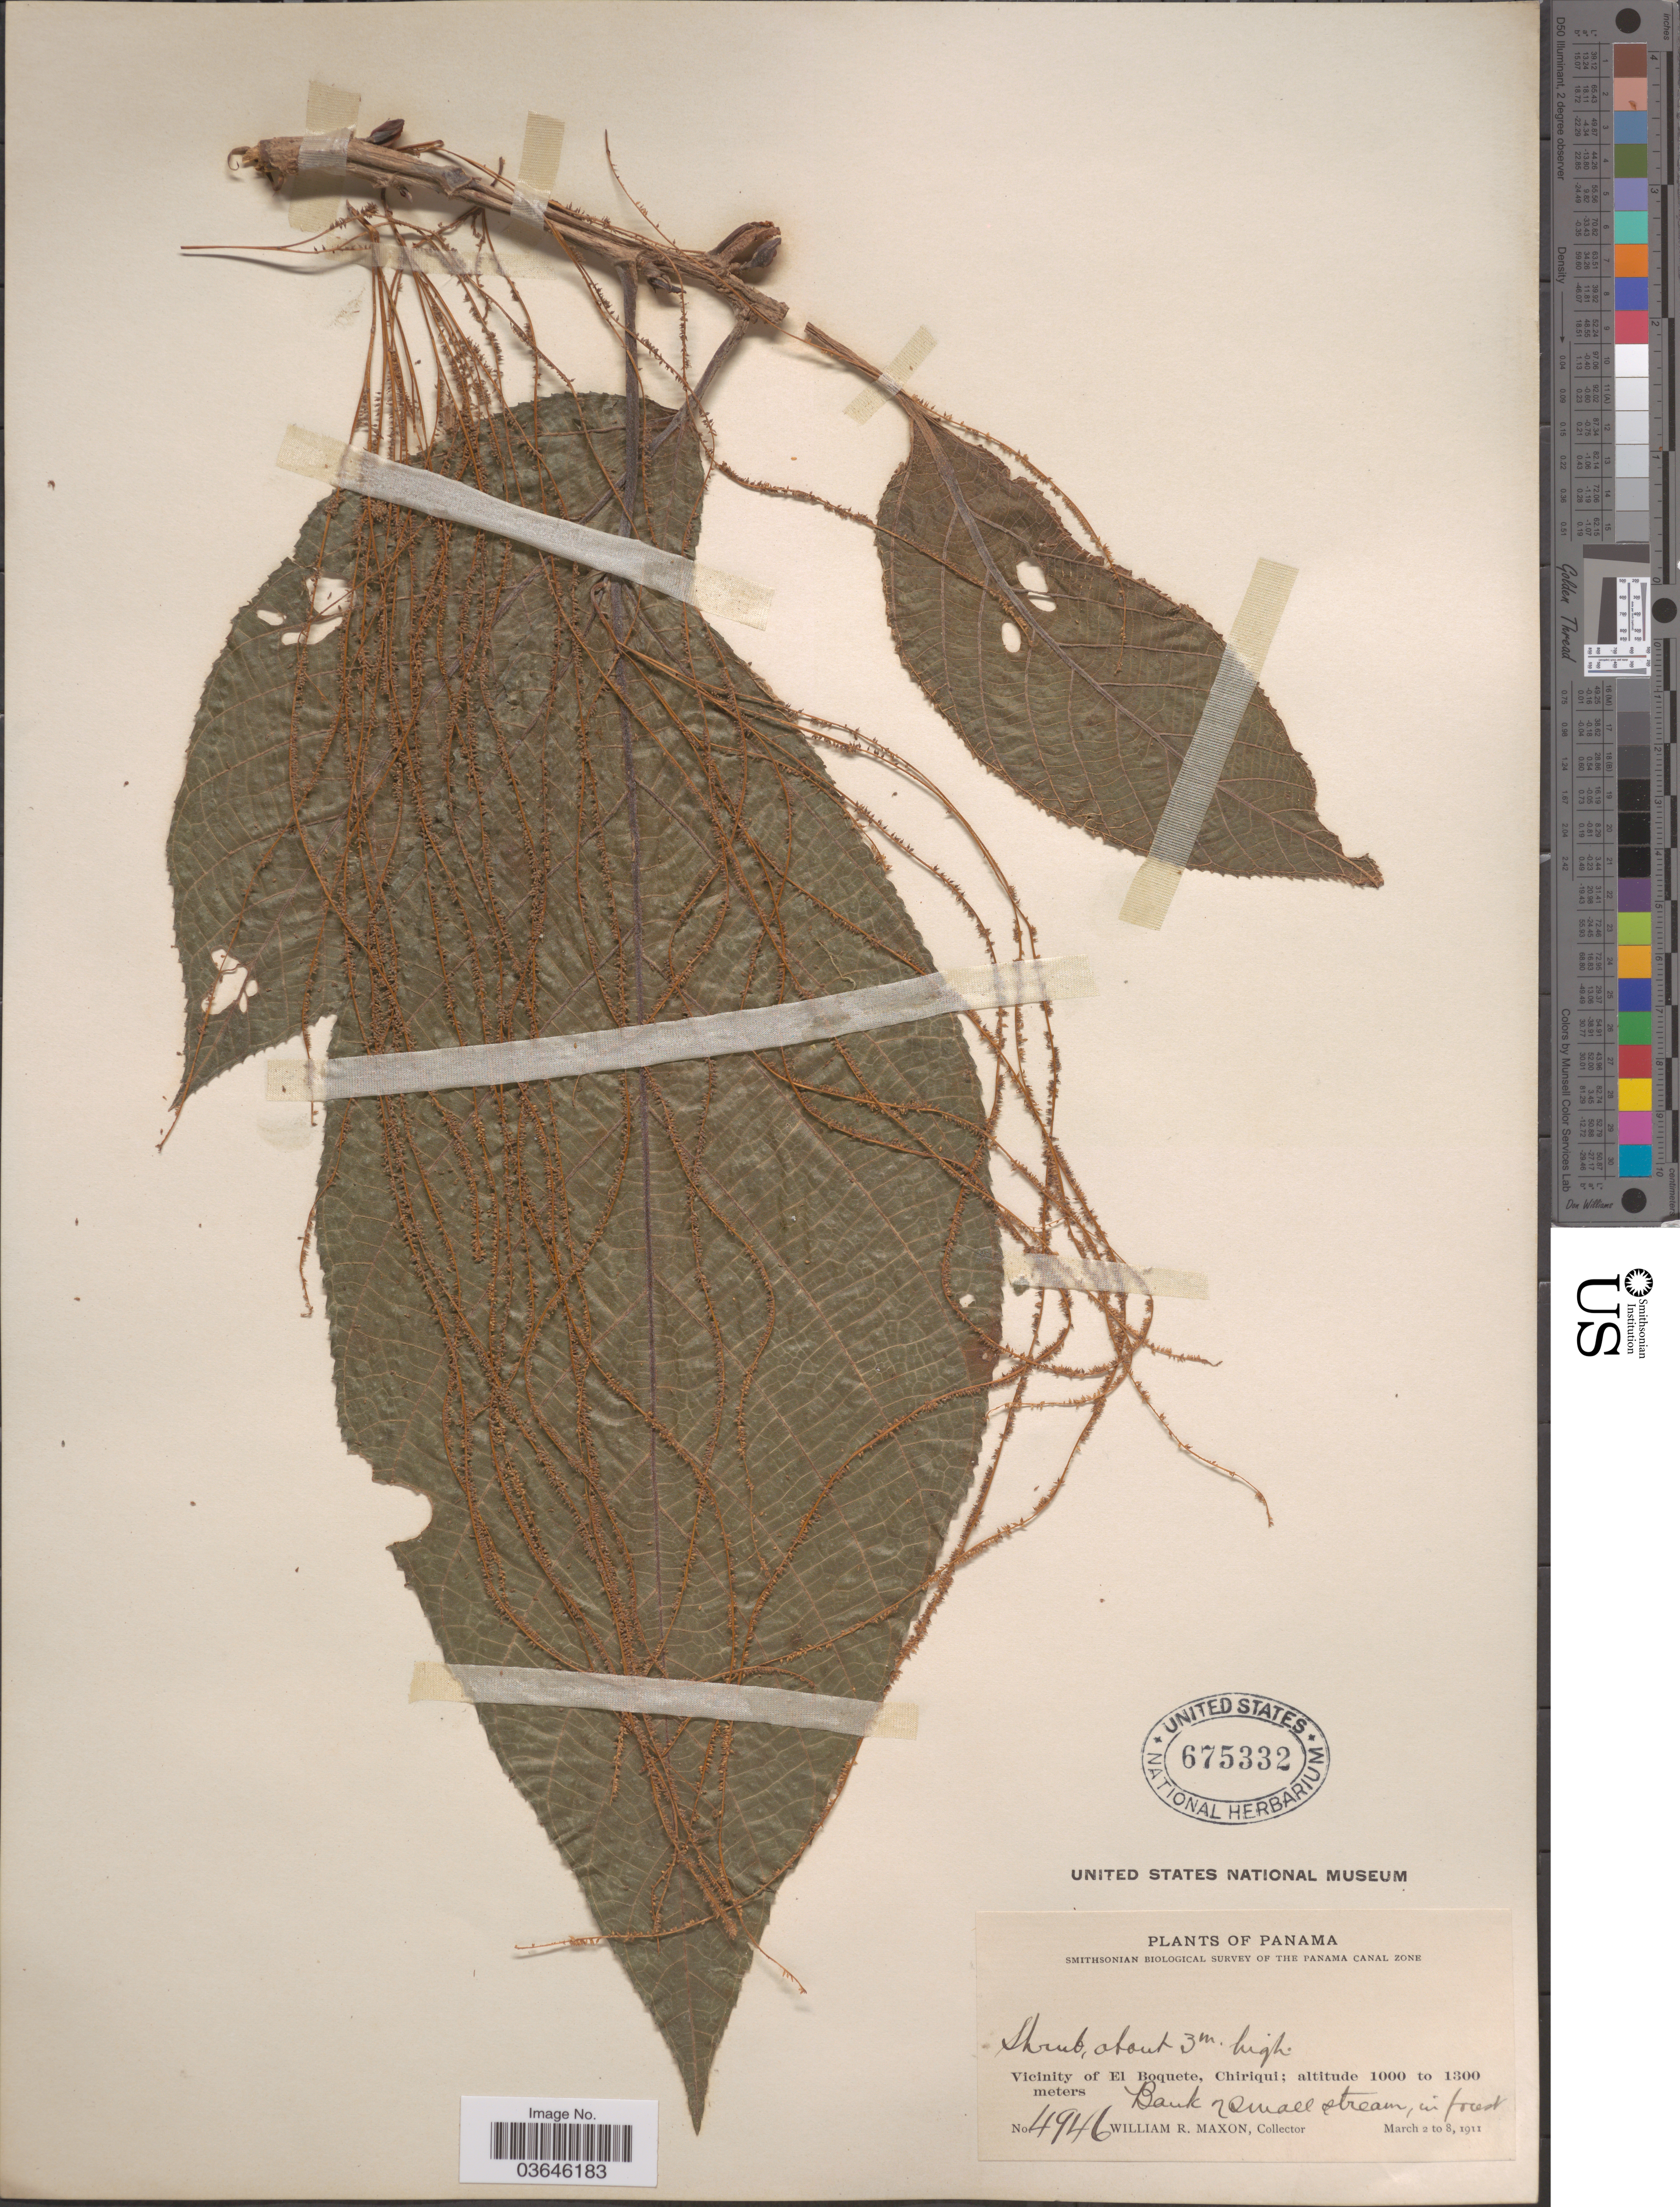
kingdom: Plantae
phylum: Tracheophyta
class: Magnoliopsida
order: Rosales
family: Urticaceae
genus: Myriocarpa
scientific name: Myriocarpa yzabalensis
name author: (Donn. Sm.) Killip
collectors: W. R. Maxon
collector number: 4946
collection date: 1911-03-02/1911-03-08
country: Panama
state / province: Chiriqui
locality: Vicinity of El Boquete.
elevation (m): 1000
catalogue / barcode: US 675332